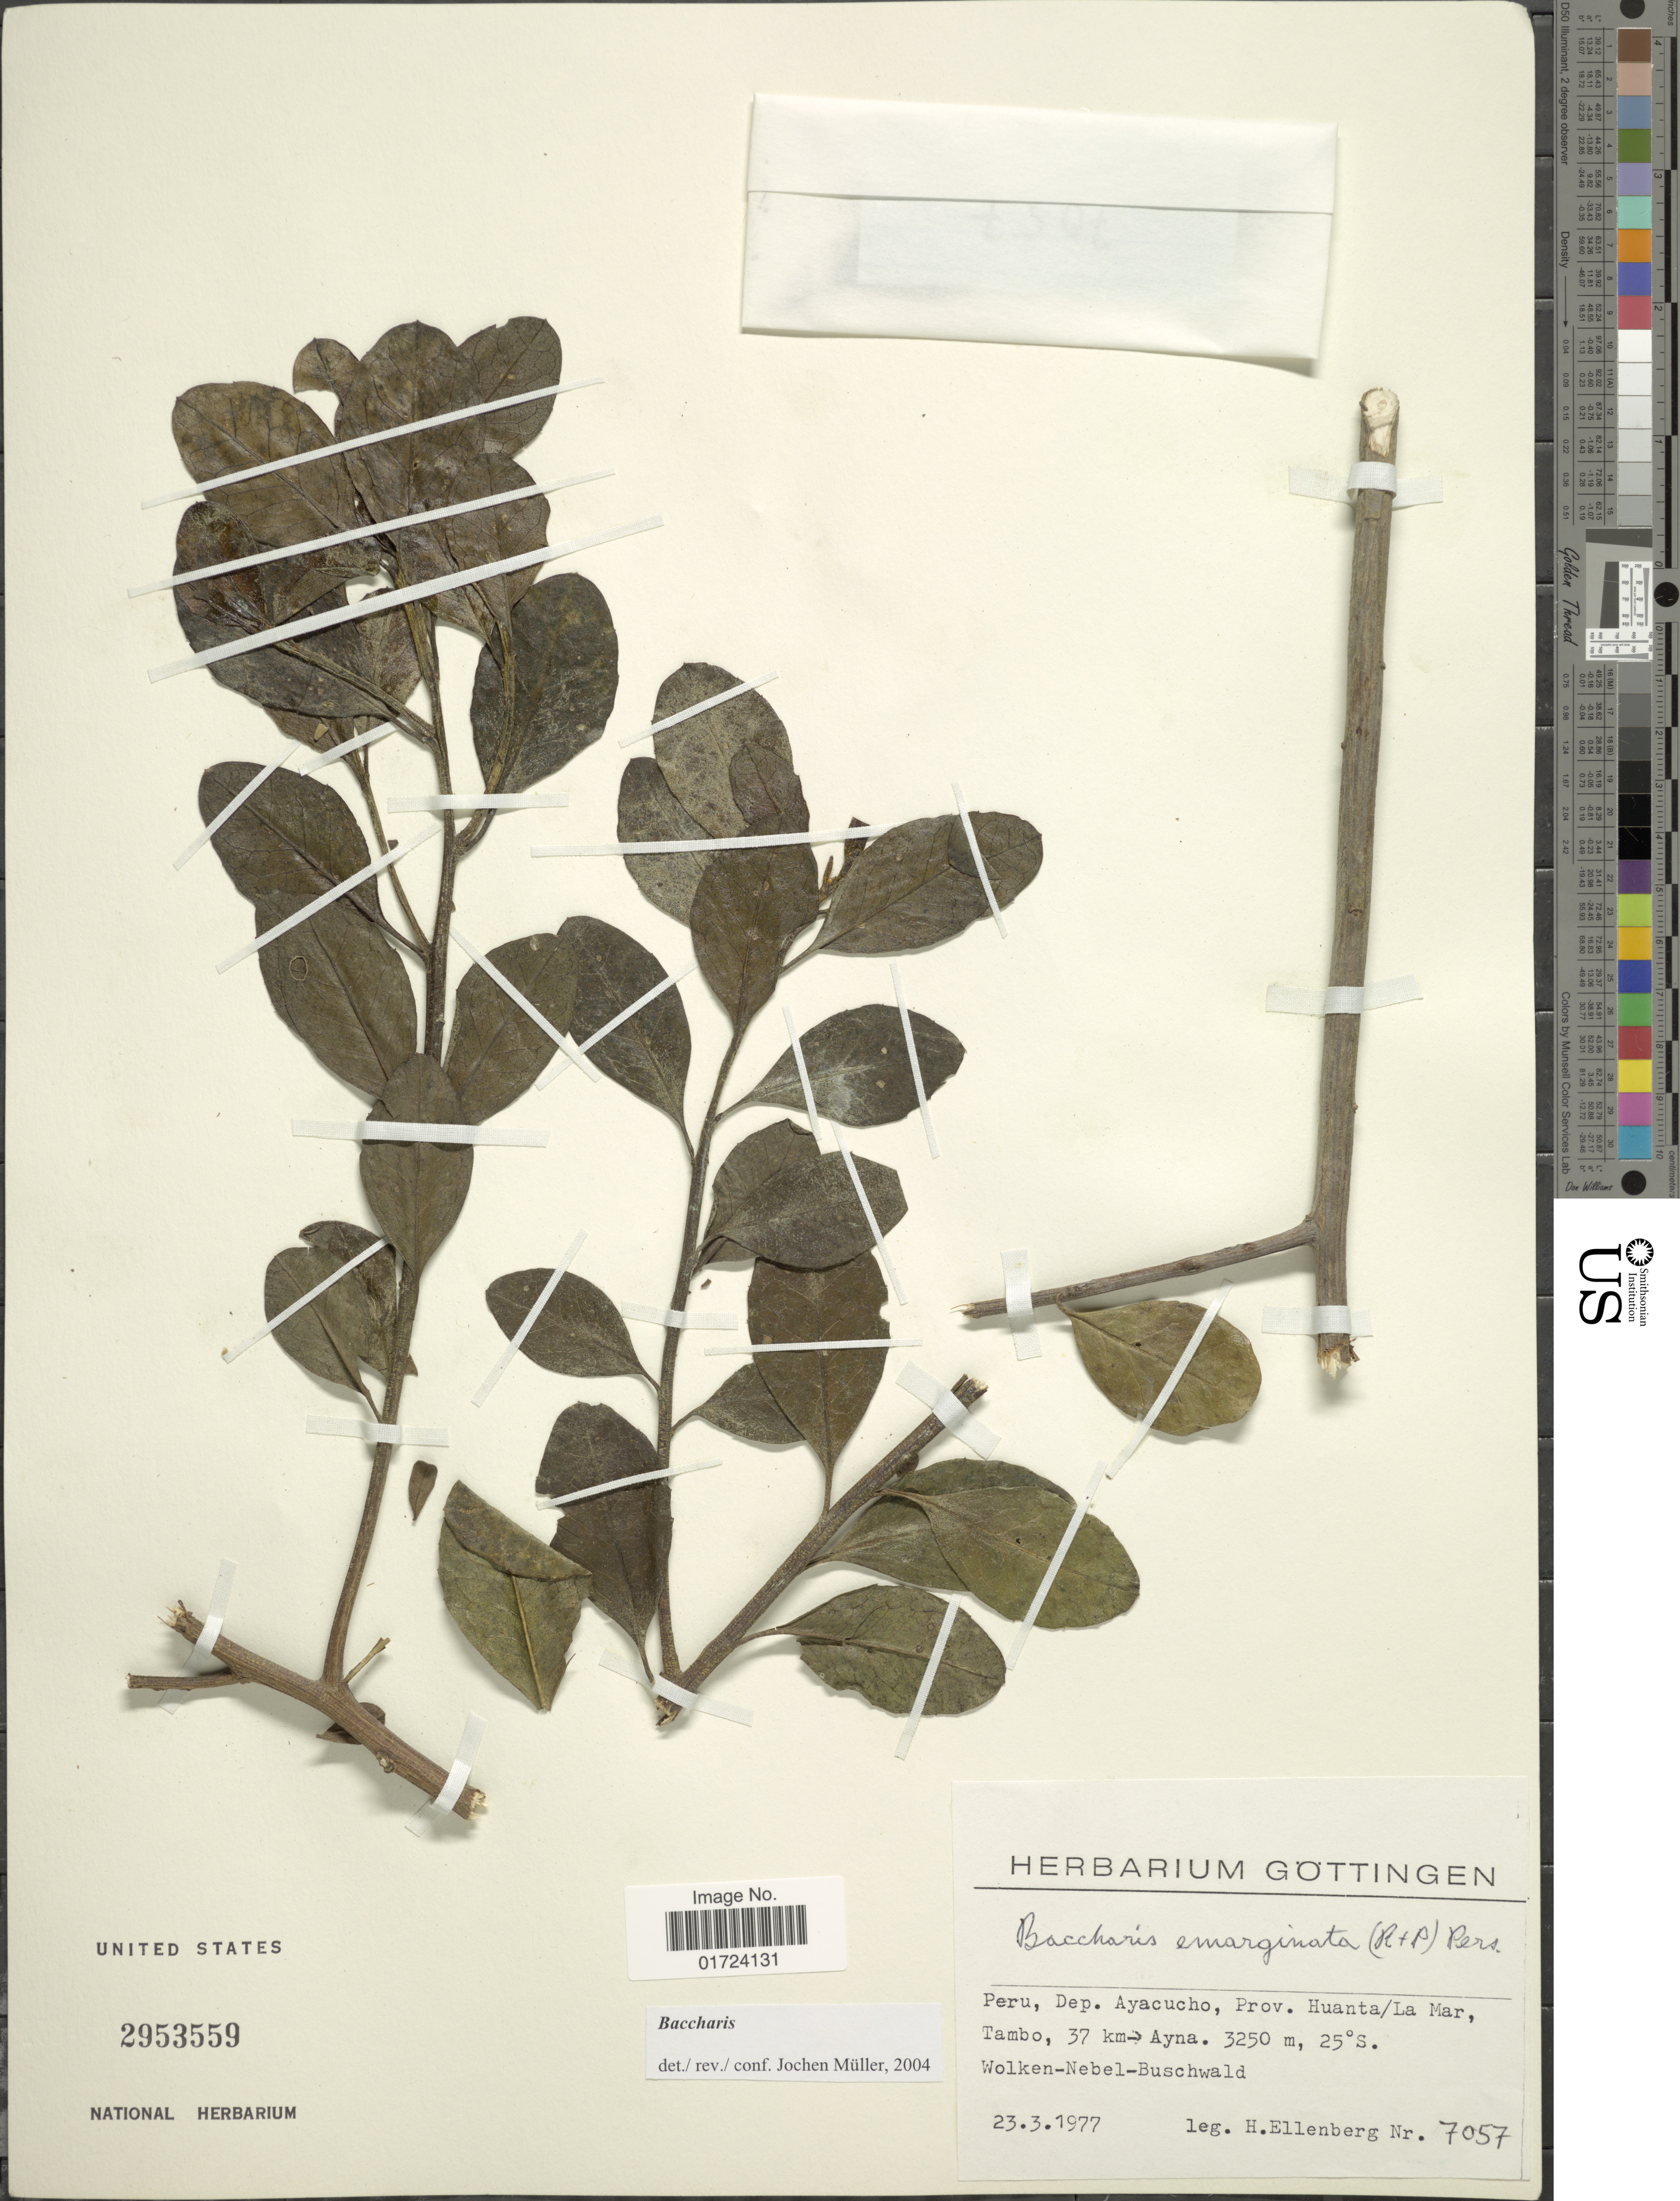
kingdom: Plantae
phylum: Tracheophyta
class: Magnoliopsida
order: Asterales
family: Asteraceae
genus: Baccharis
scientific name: Baccharis sp.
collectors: H. Ellenberg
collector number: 7057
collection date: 1977-03-23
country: Peru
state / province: Ayacucho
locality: Peru. Dep. Ayucucho, Prov. Huanta/La Mar, Tambo. 37 km - Ayna.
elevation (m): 3250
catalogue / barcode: US 2953559